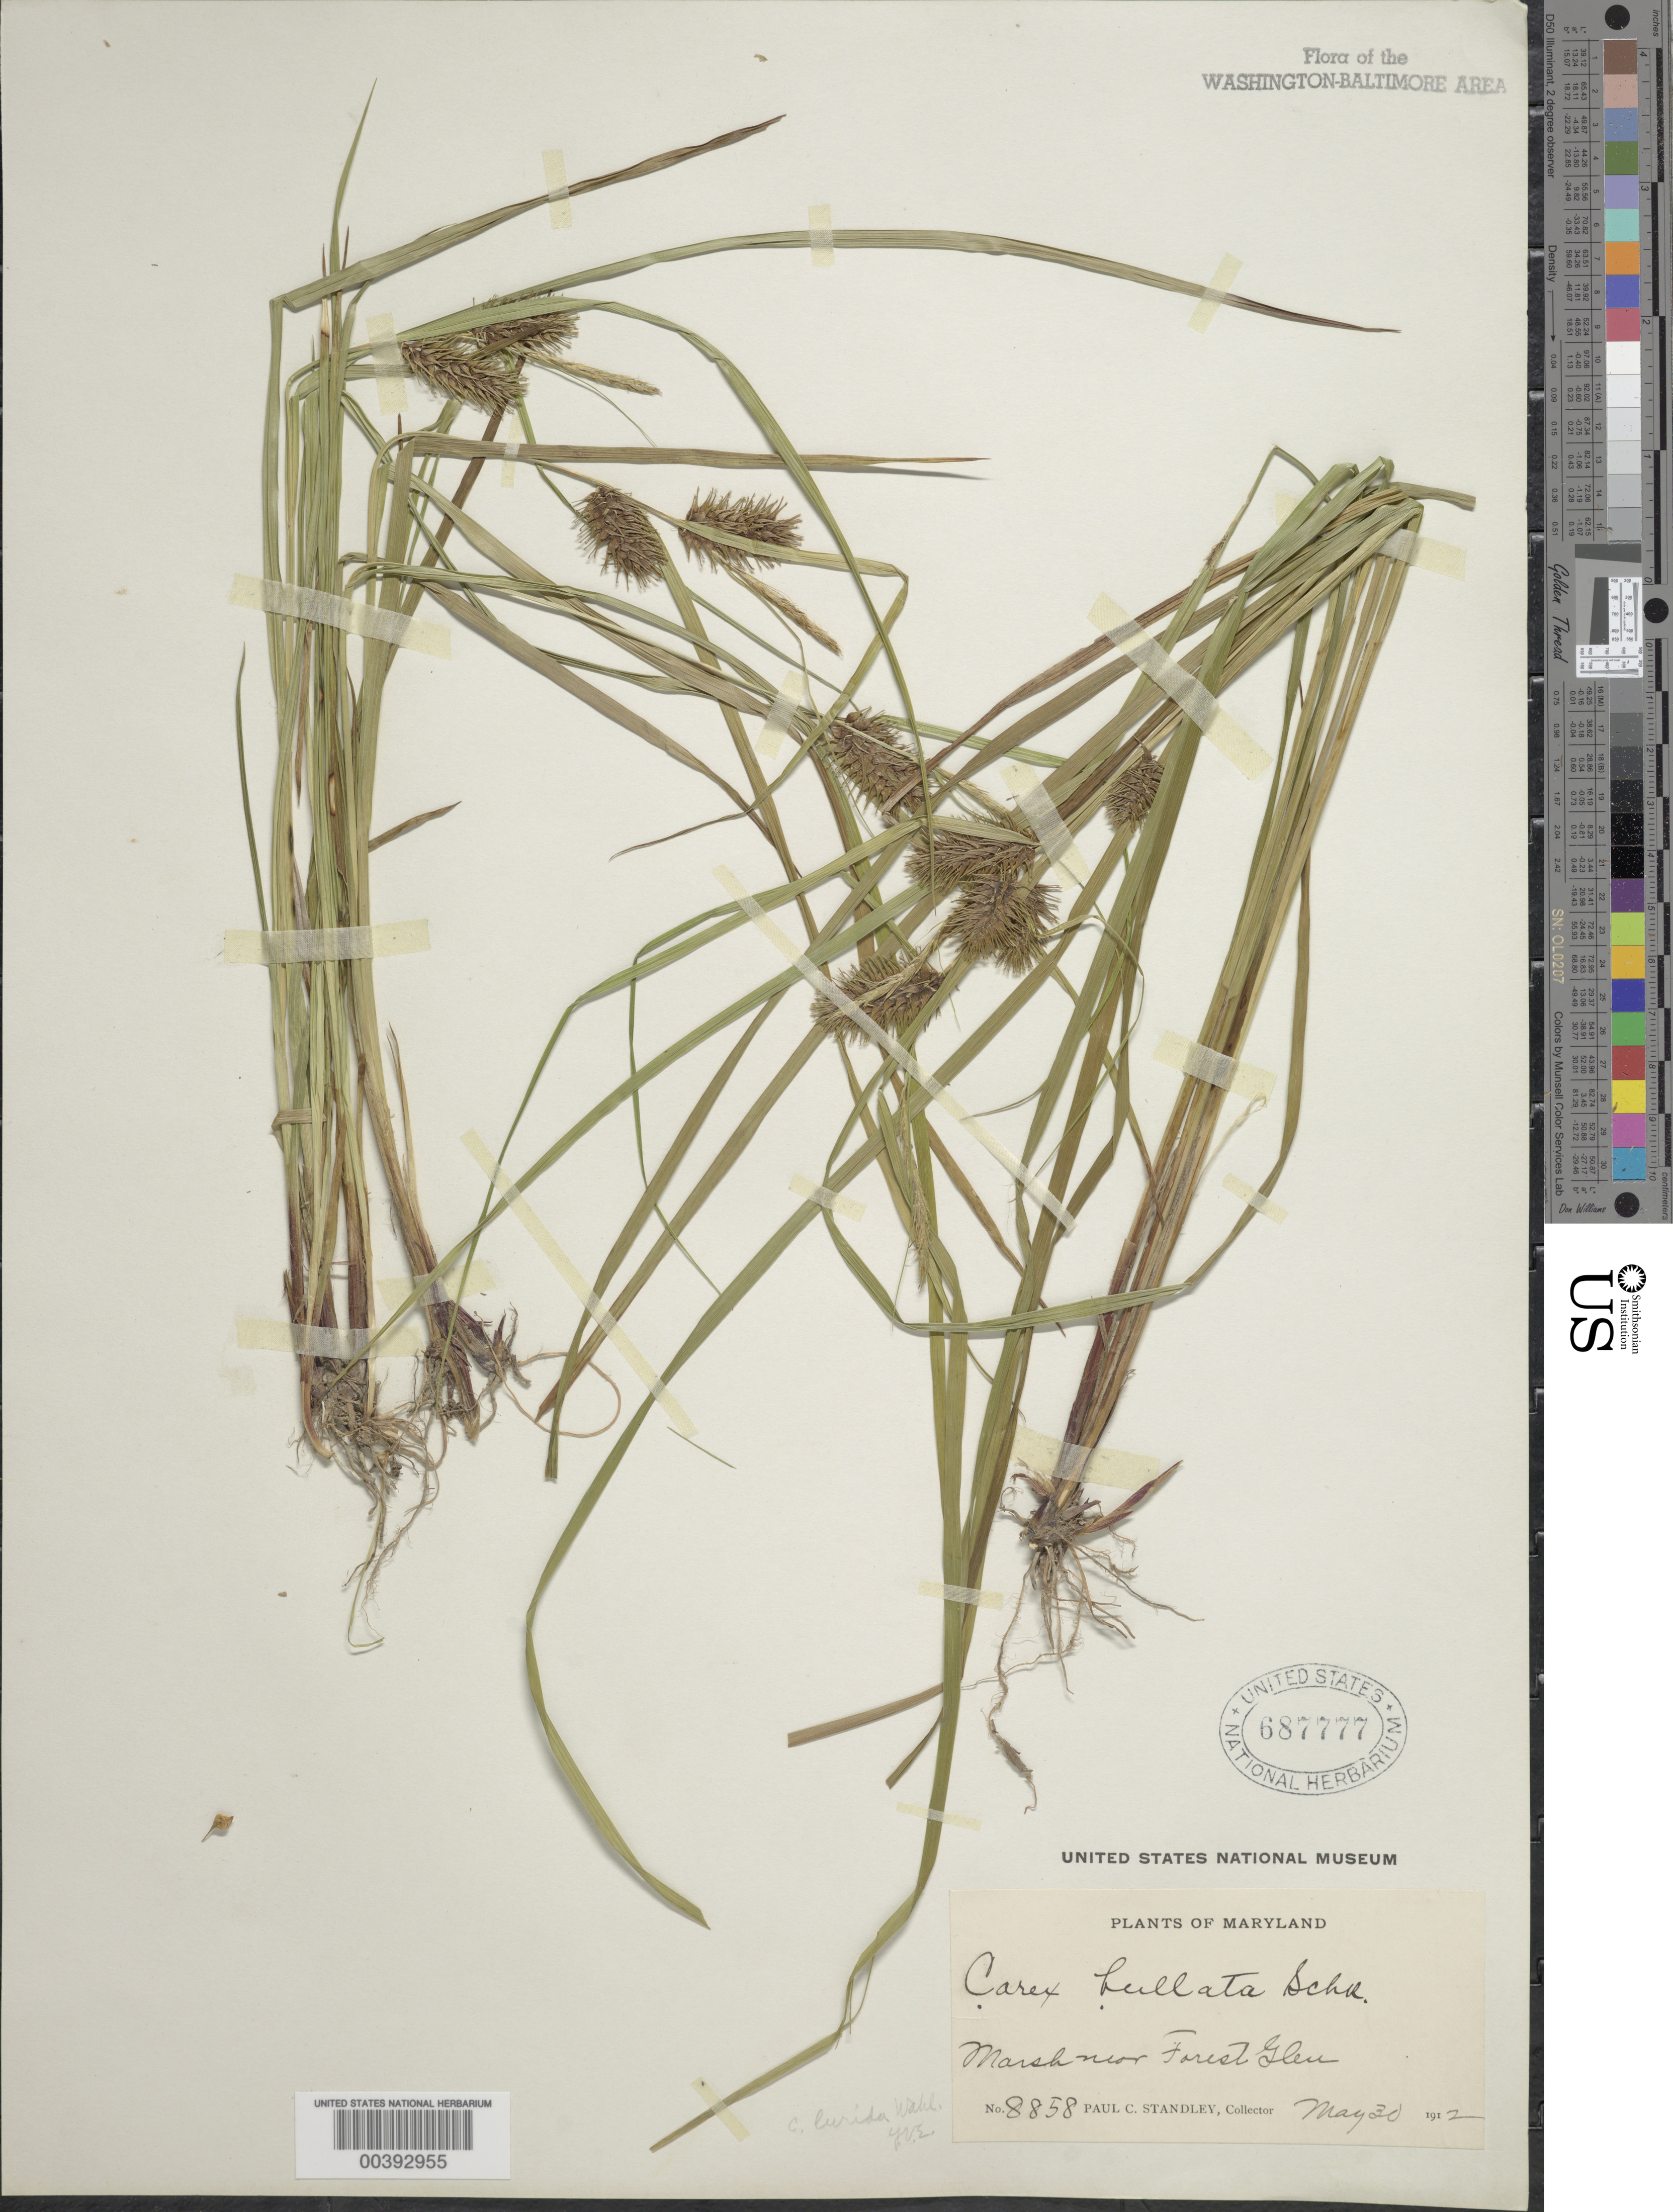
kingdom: Plantae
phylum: Tracheophyta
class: Liliopsida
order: Poales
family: Cyperaceae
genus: Carex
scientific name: Carex lurida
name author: Wahlenb.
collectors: P. C. Standley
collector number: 8858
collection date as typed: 30 May 1912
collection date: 1912-05-30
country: United States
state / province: Maryland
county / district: Montgomery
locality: Forest Glen vicinity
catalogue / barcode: US 687777